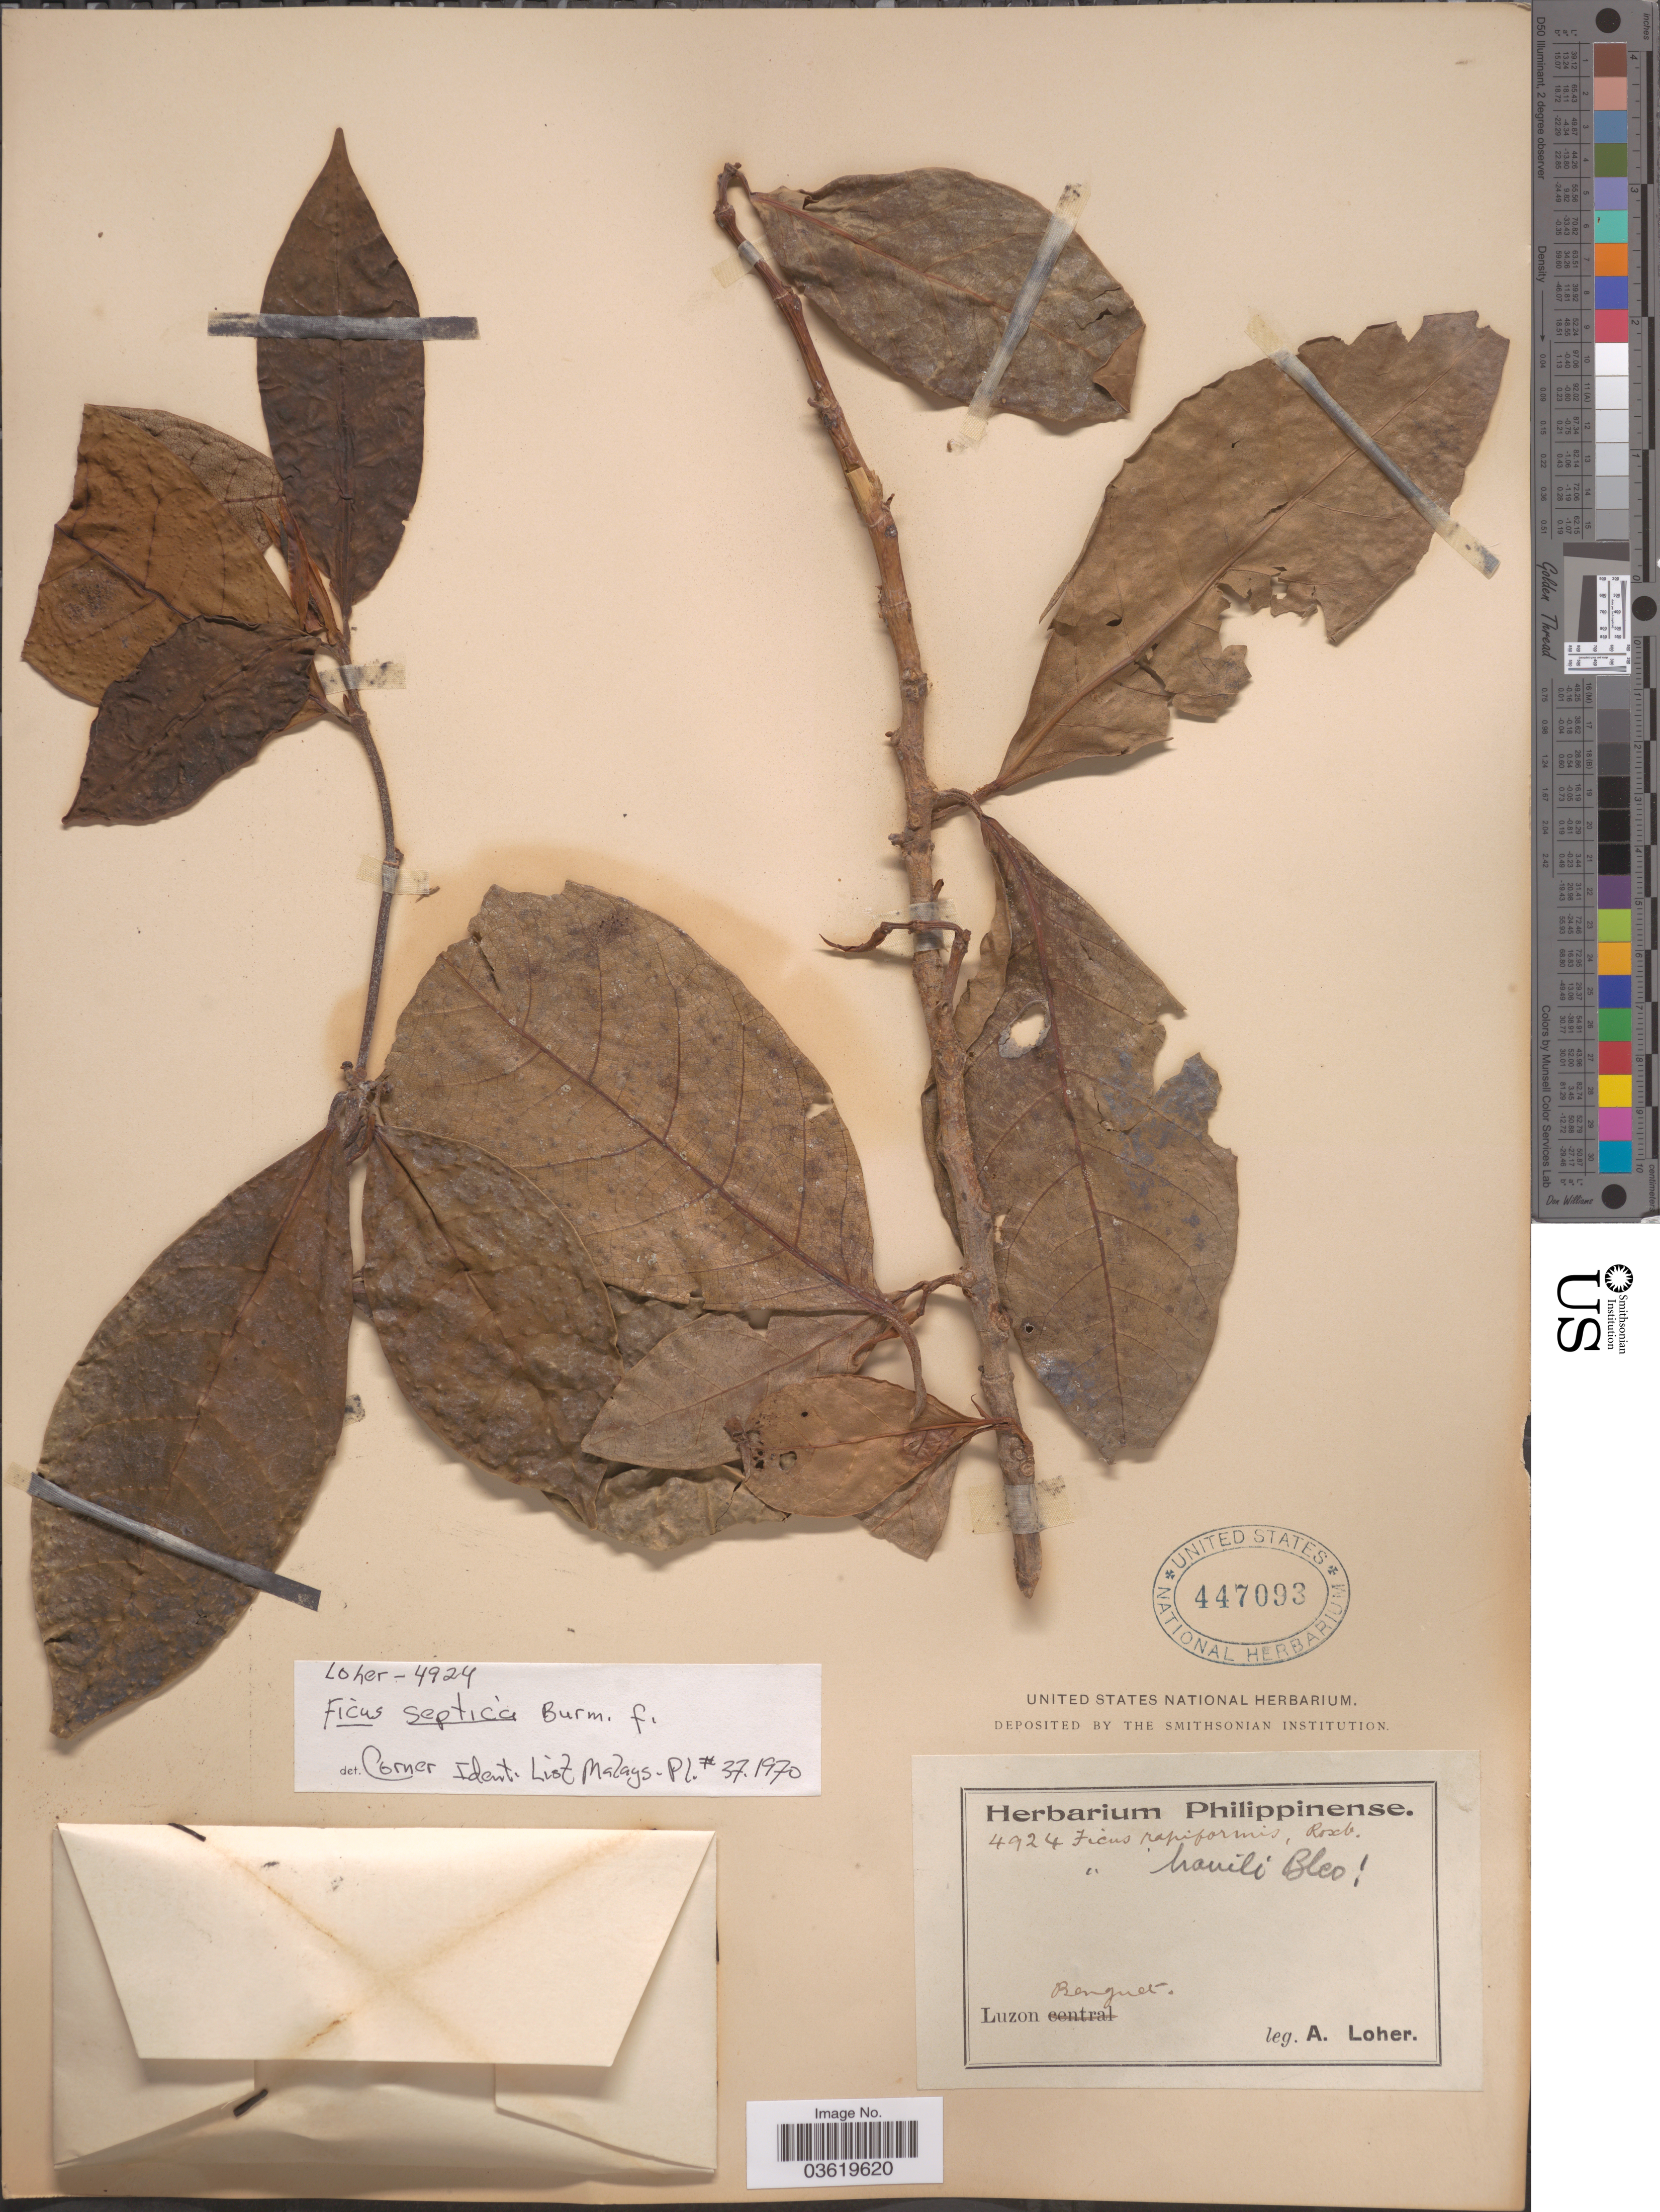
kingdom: Plantae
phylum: Tracheophyta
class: Magnoliopsida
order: Rosales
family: Moraceae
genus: Ficus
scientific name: Ficus septica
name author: Burm. f.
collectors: A. Loher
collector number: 4924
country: Philippines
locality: Luzon. Benguet.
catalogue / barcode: US 447093